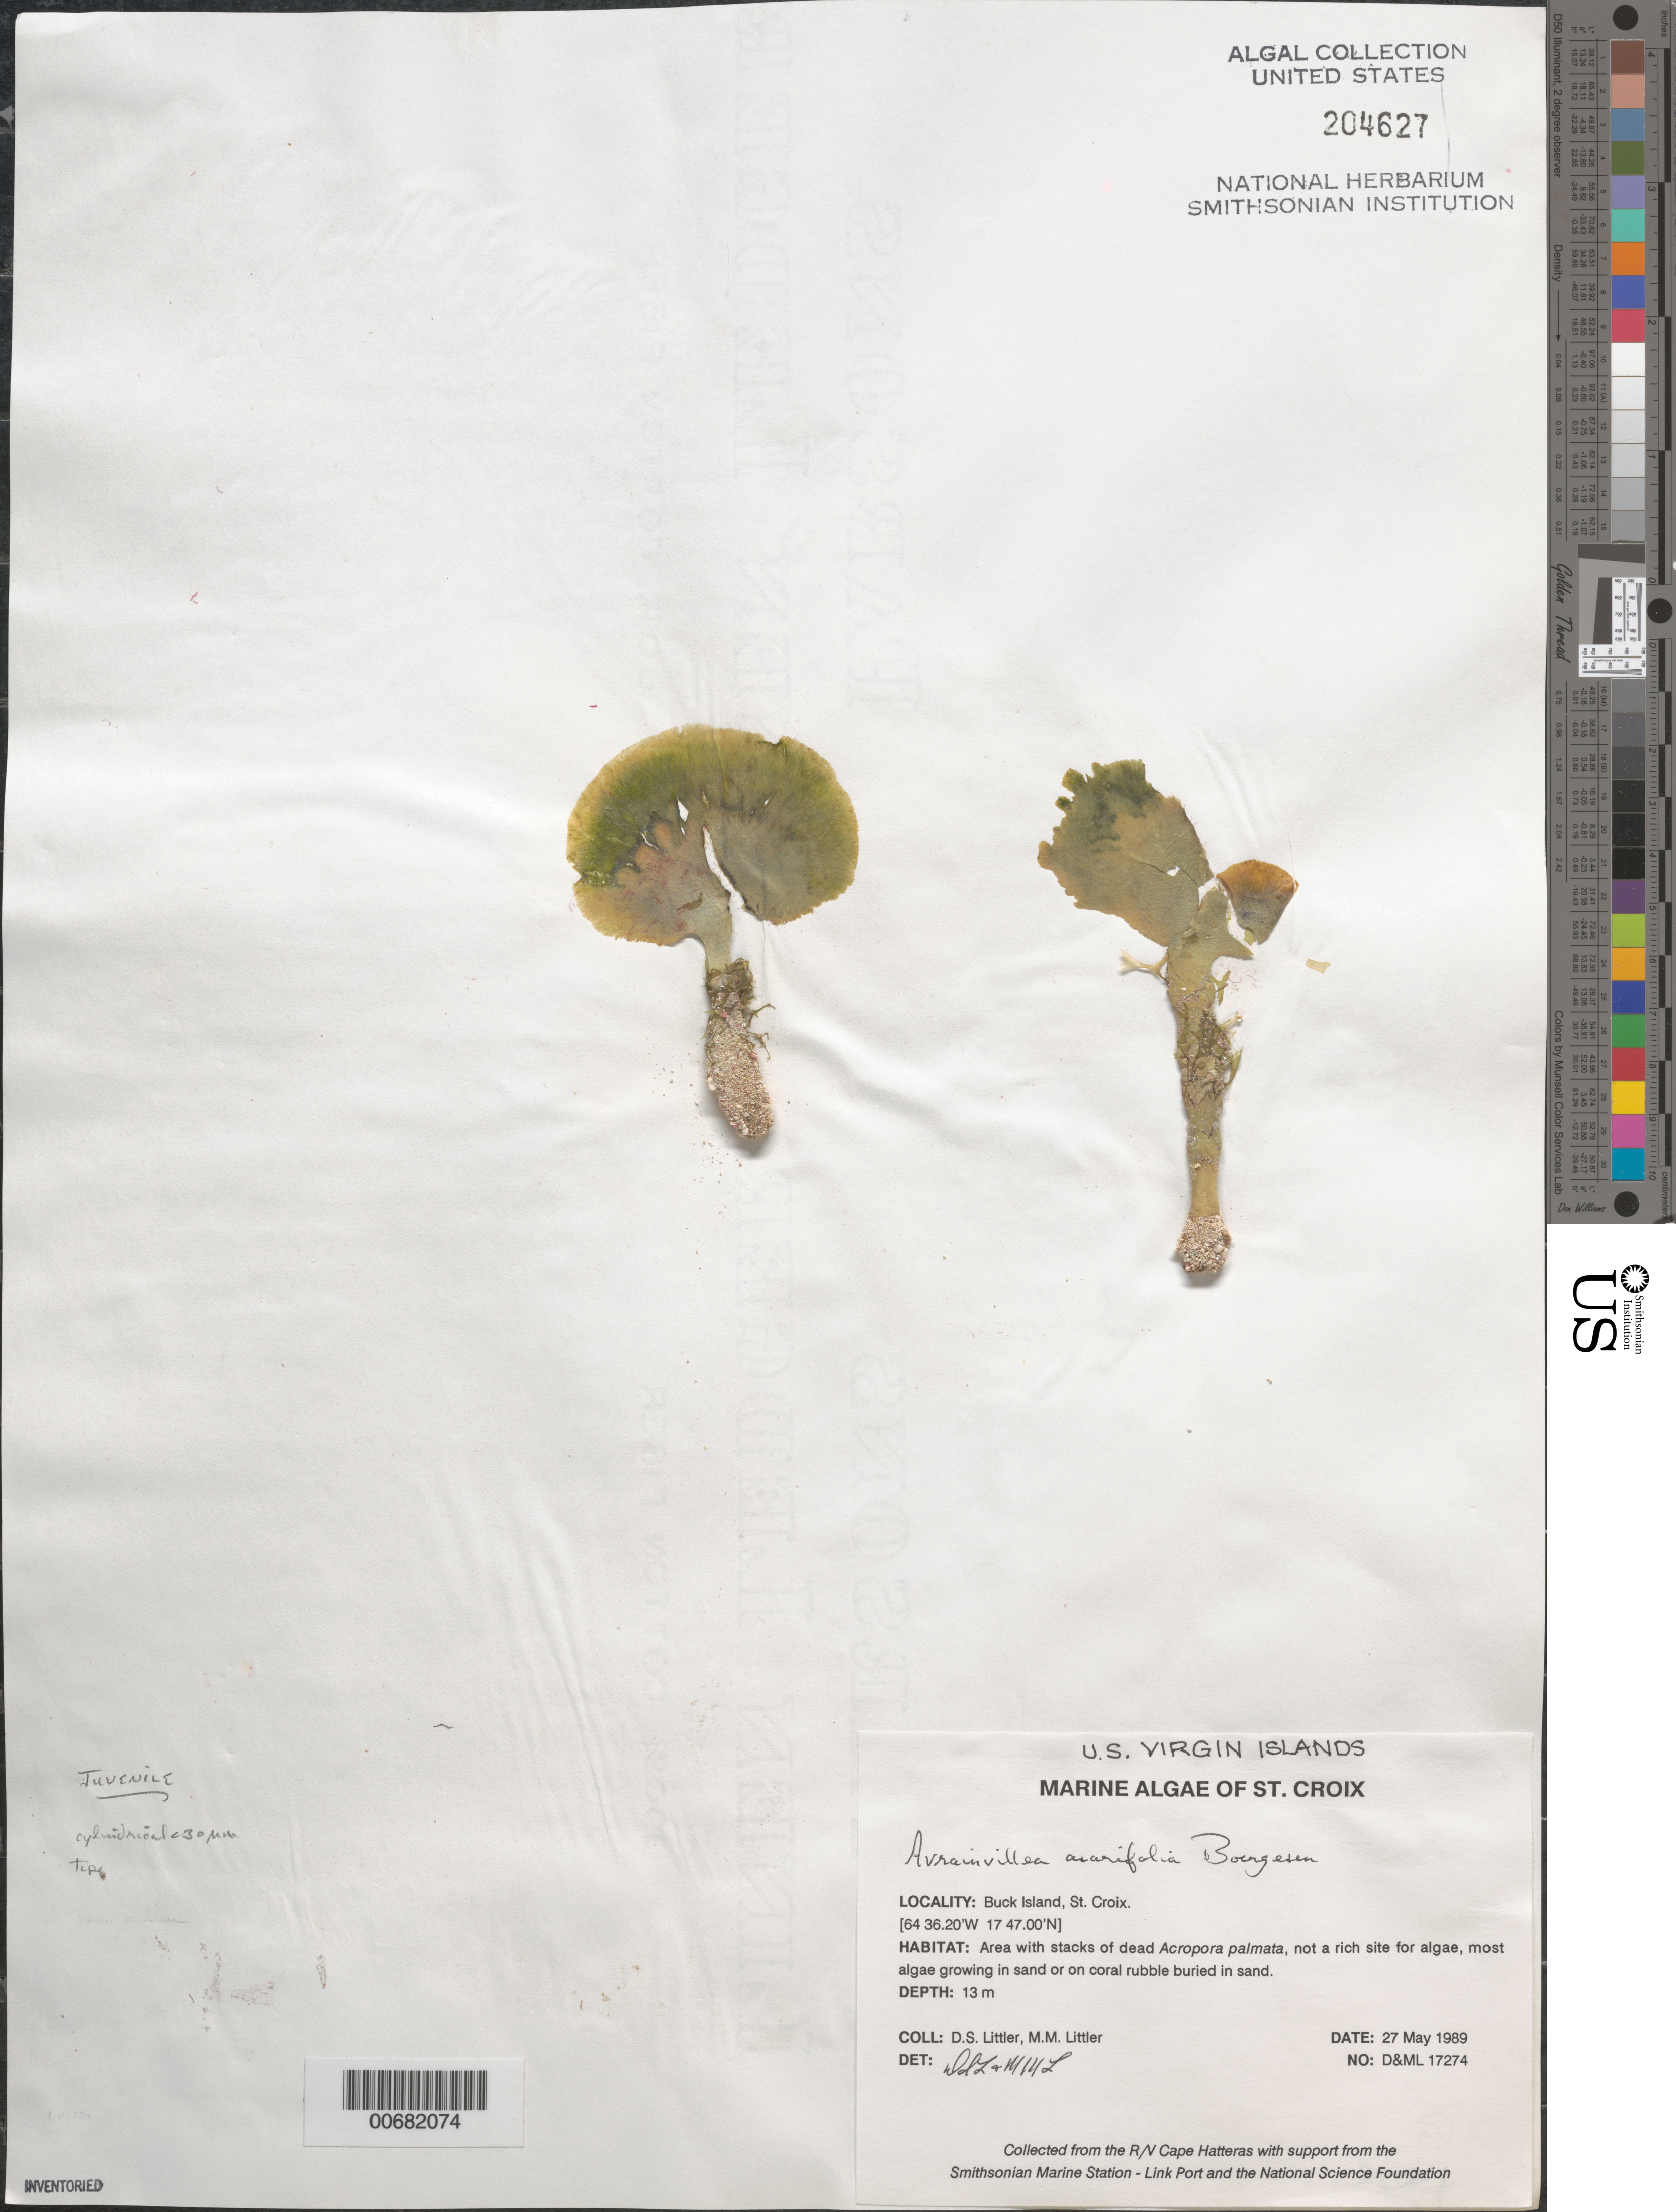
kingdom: Plantae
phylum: Chlorophyta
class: Ulvophyceae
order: Bryopsidales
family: Dichotomosiphonaceae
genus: Avrainvillea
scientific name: Avrainvillea asarifolia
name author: Børgesen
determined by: Littler, D. S.; Littler, M. M.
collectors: D. S. Littler & M. M. Littler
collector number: D&ML 17274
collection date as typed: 27 May 1989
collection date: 1989-05-27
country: U.S. Virgin Islands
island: St. Croix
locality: Buck Island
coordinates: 17 47.00' N, 54 36.20' W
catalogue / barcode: US 204627